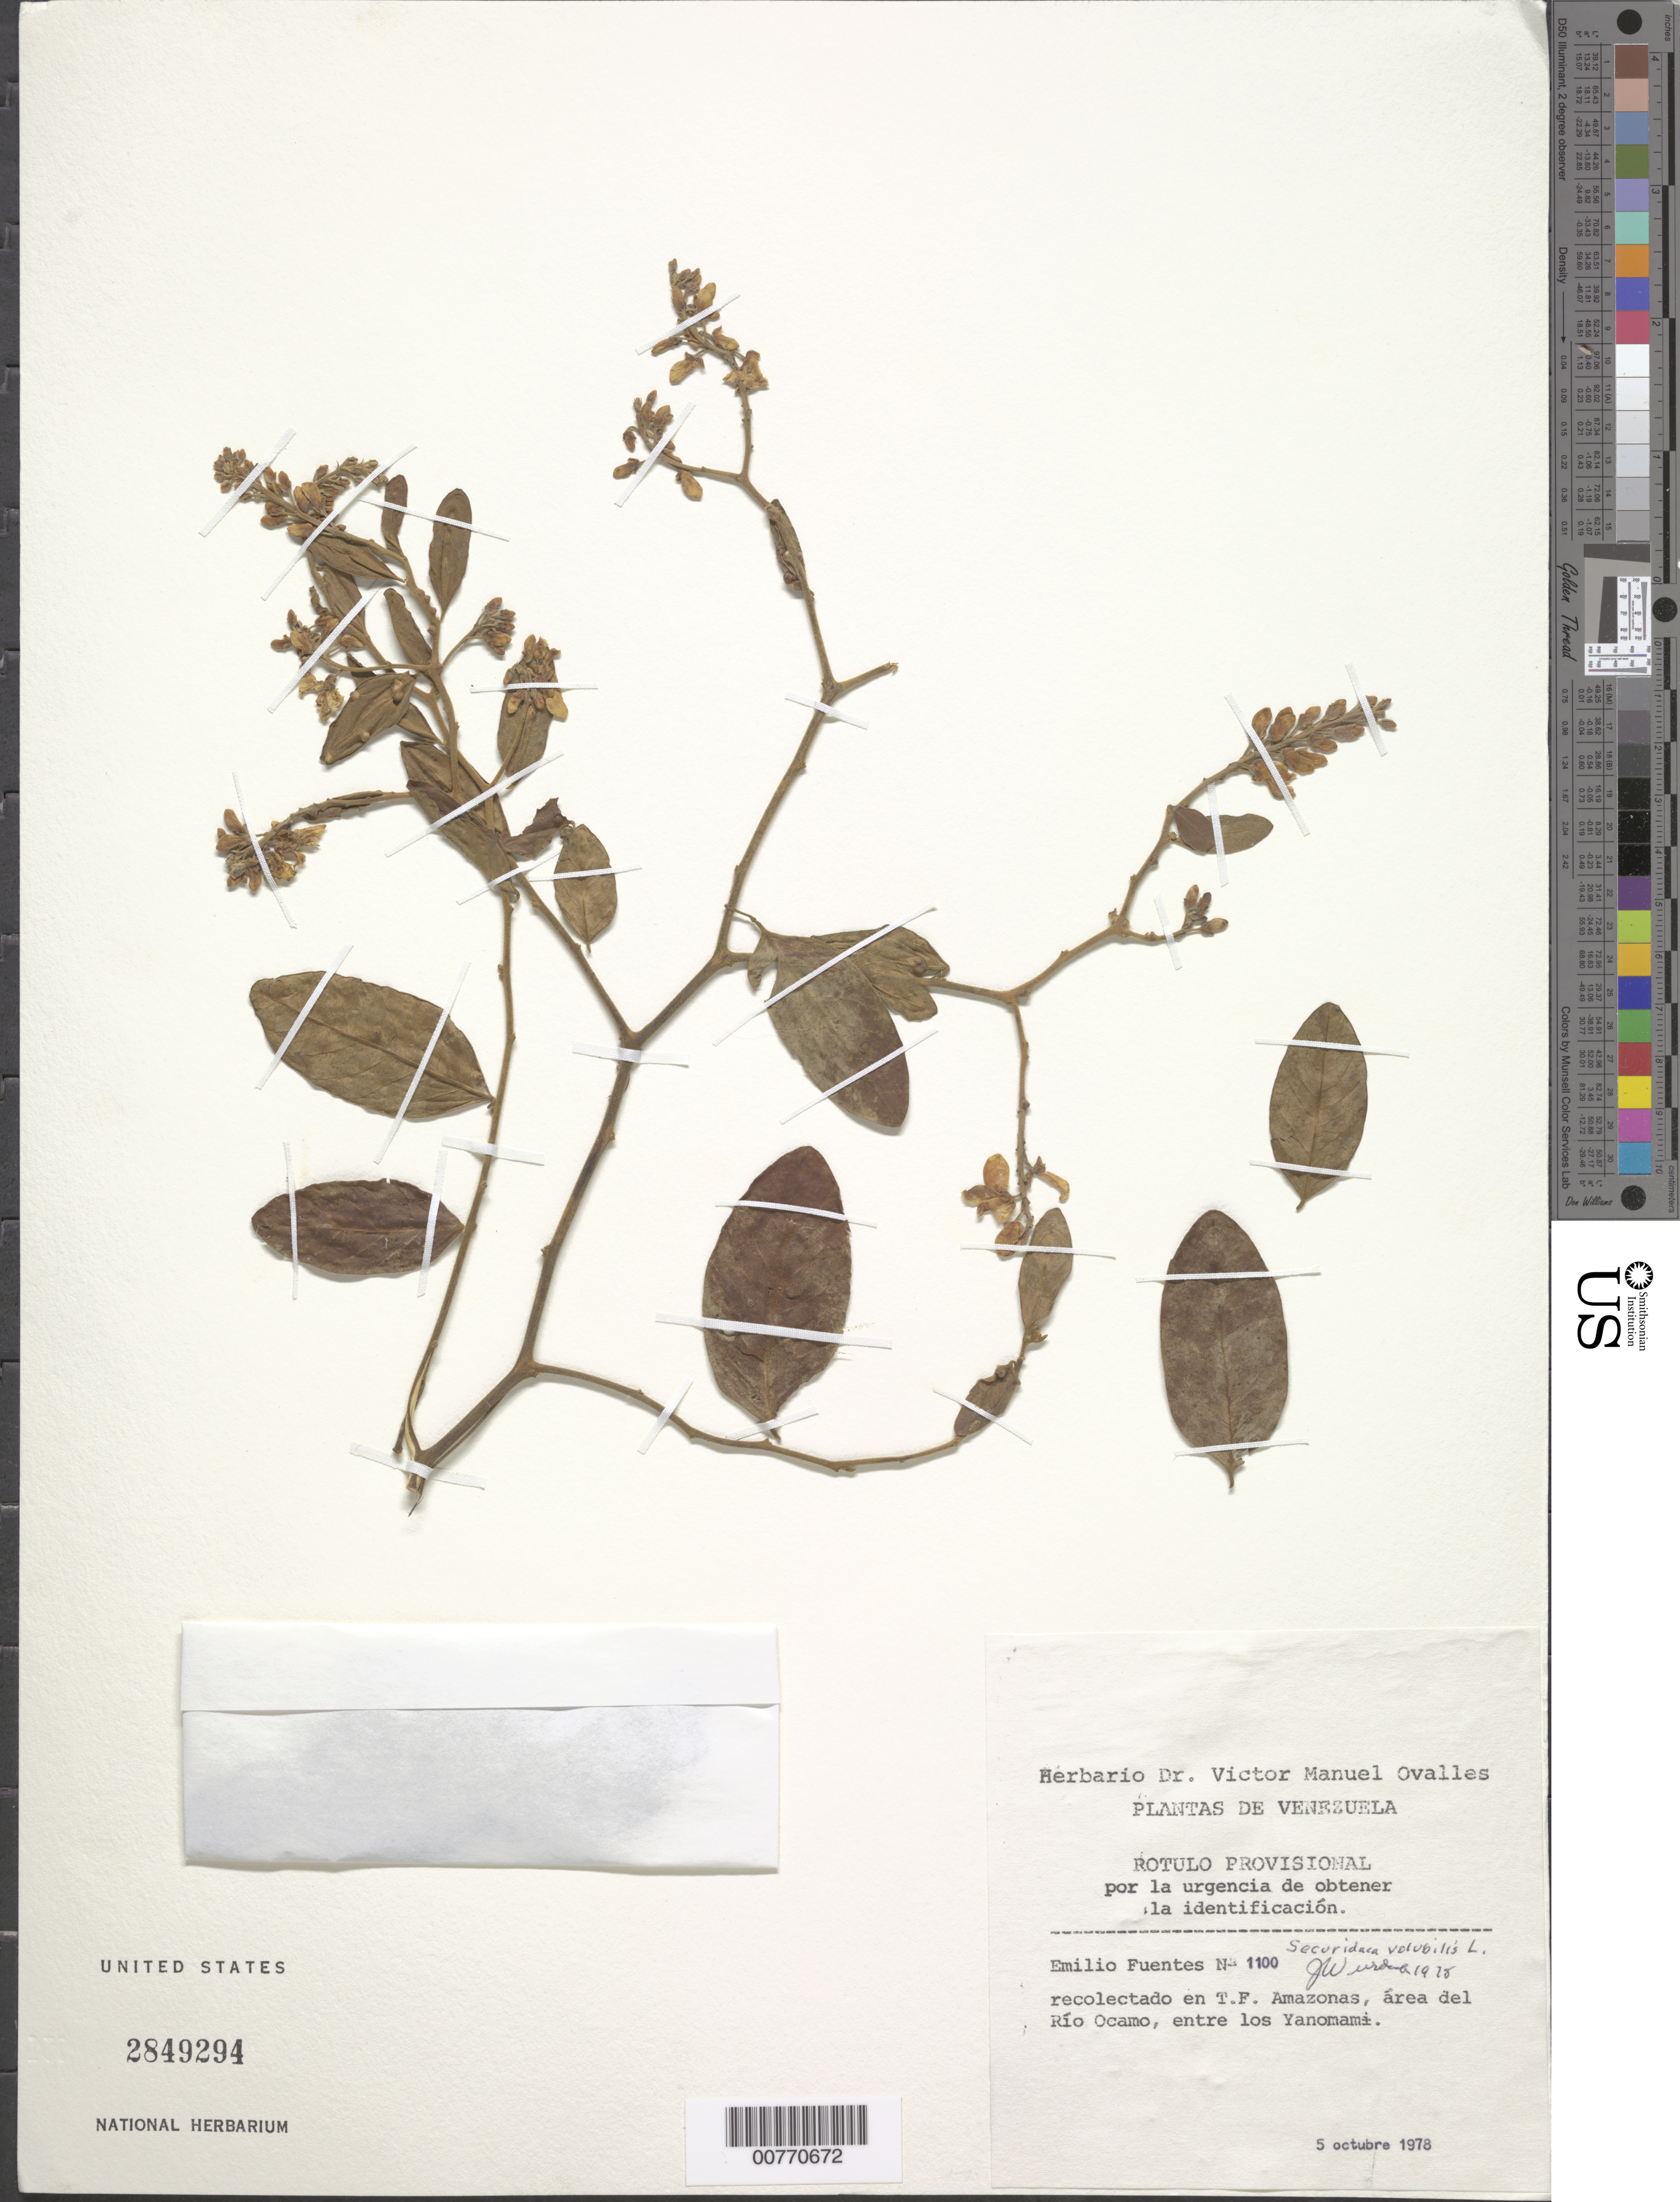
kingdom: Plantae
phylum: Tracheophyta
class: Magnoliopsida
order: Fabales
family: Polygalaceae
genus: Securidaca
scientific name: Securidaca volubilis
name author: L.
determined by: Wurdack, John J., (US), US (UNITED STATES)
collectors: E. Fuentes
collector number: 1100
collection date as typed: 5-Oct-78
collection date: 1978-10-05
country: Venezuela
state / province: Amazonas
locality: Río Ocamo, entre los Yanomami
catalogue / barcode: US 2849294